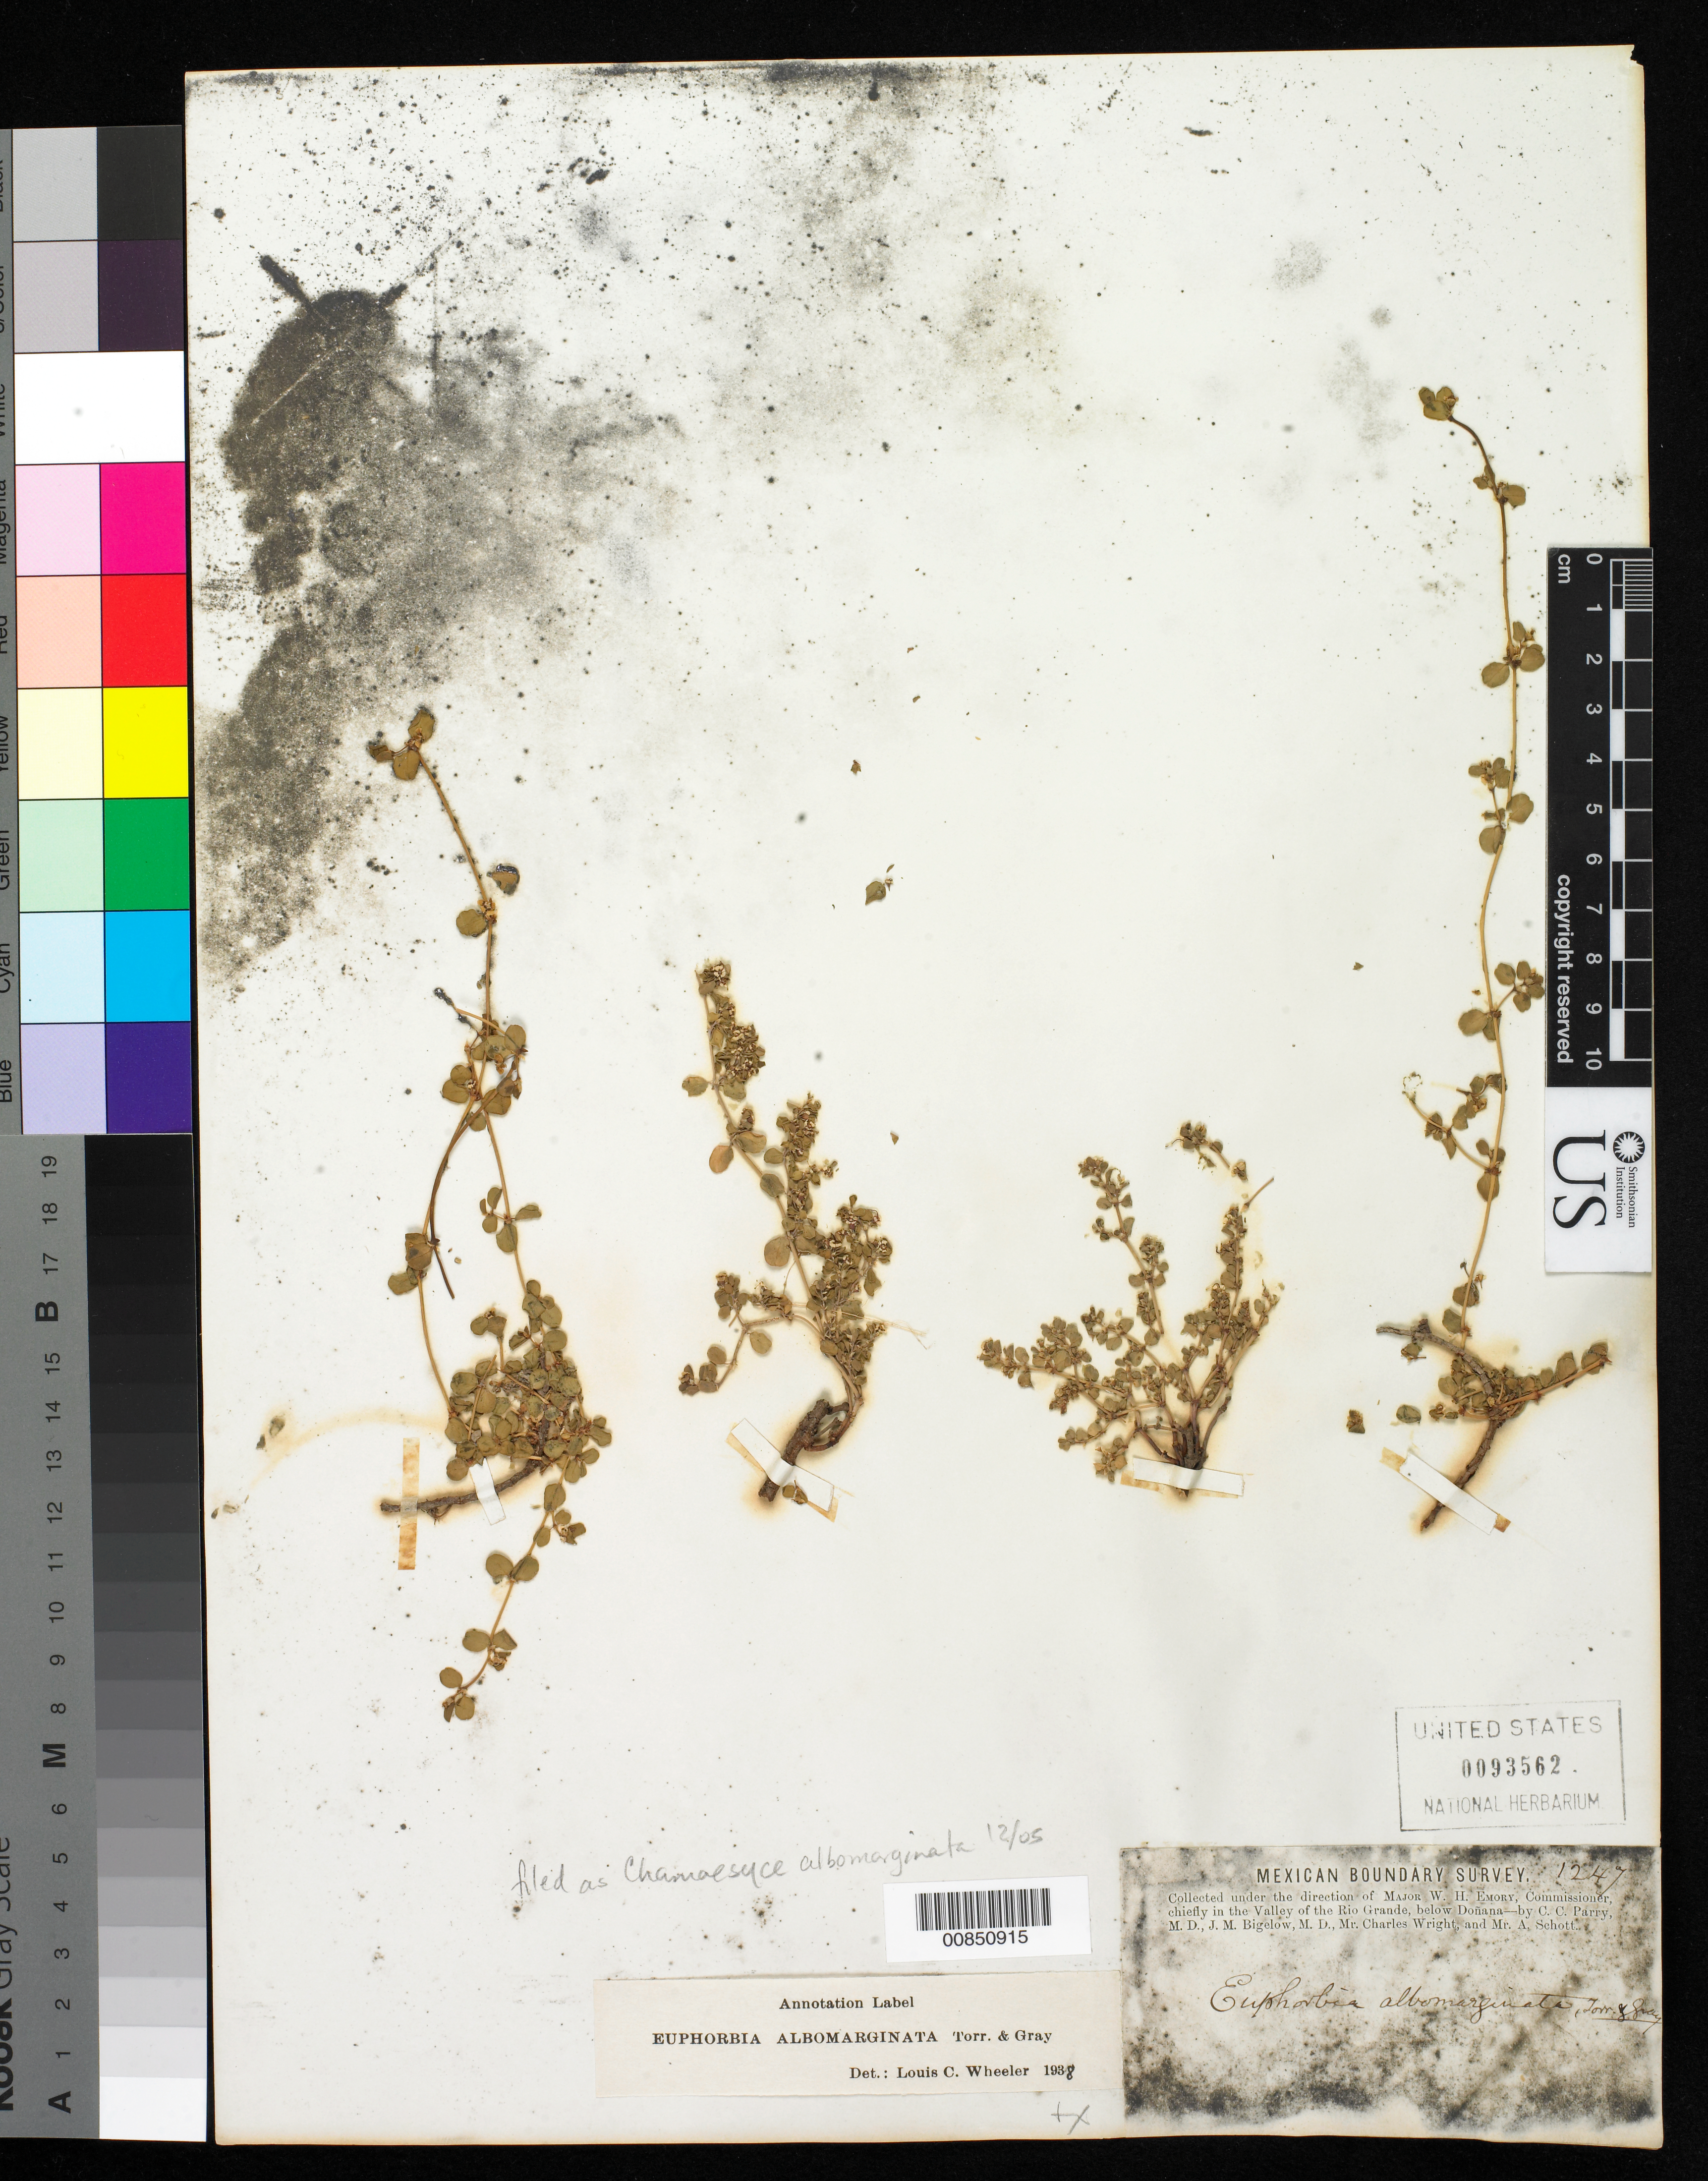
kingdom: Plantae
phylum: Tracheophyta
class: Magnoliopsida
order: Malpighiales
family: Euphorbiaceae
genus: Chamaesyce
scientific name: Chamaesyce albomarginata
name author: (Torr. & A. Gray) Small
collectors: C. C. Parry, J. M. Bigelow, C. Wright & A. C. V. Schott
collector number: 1247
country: United States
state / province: Texas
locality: Valley of the Rio Grande, below Doñana.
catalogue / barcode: US 93562